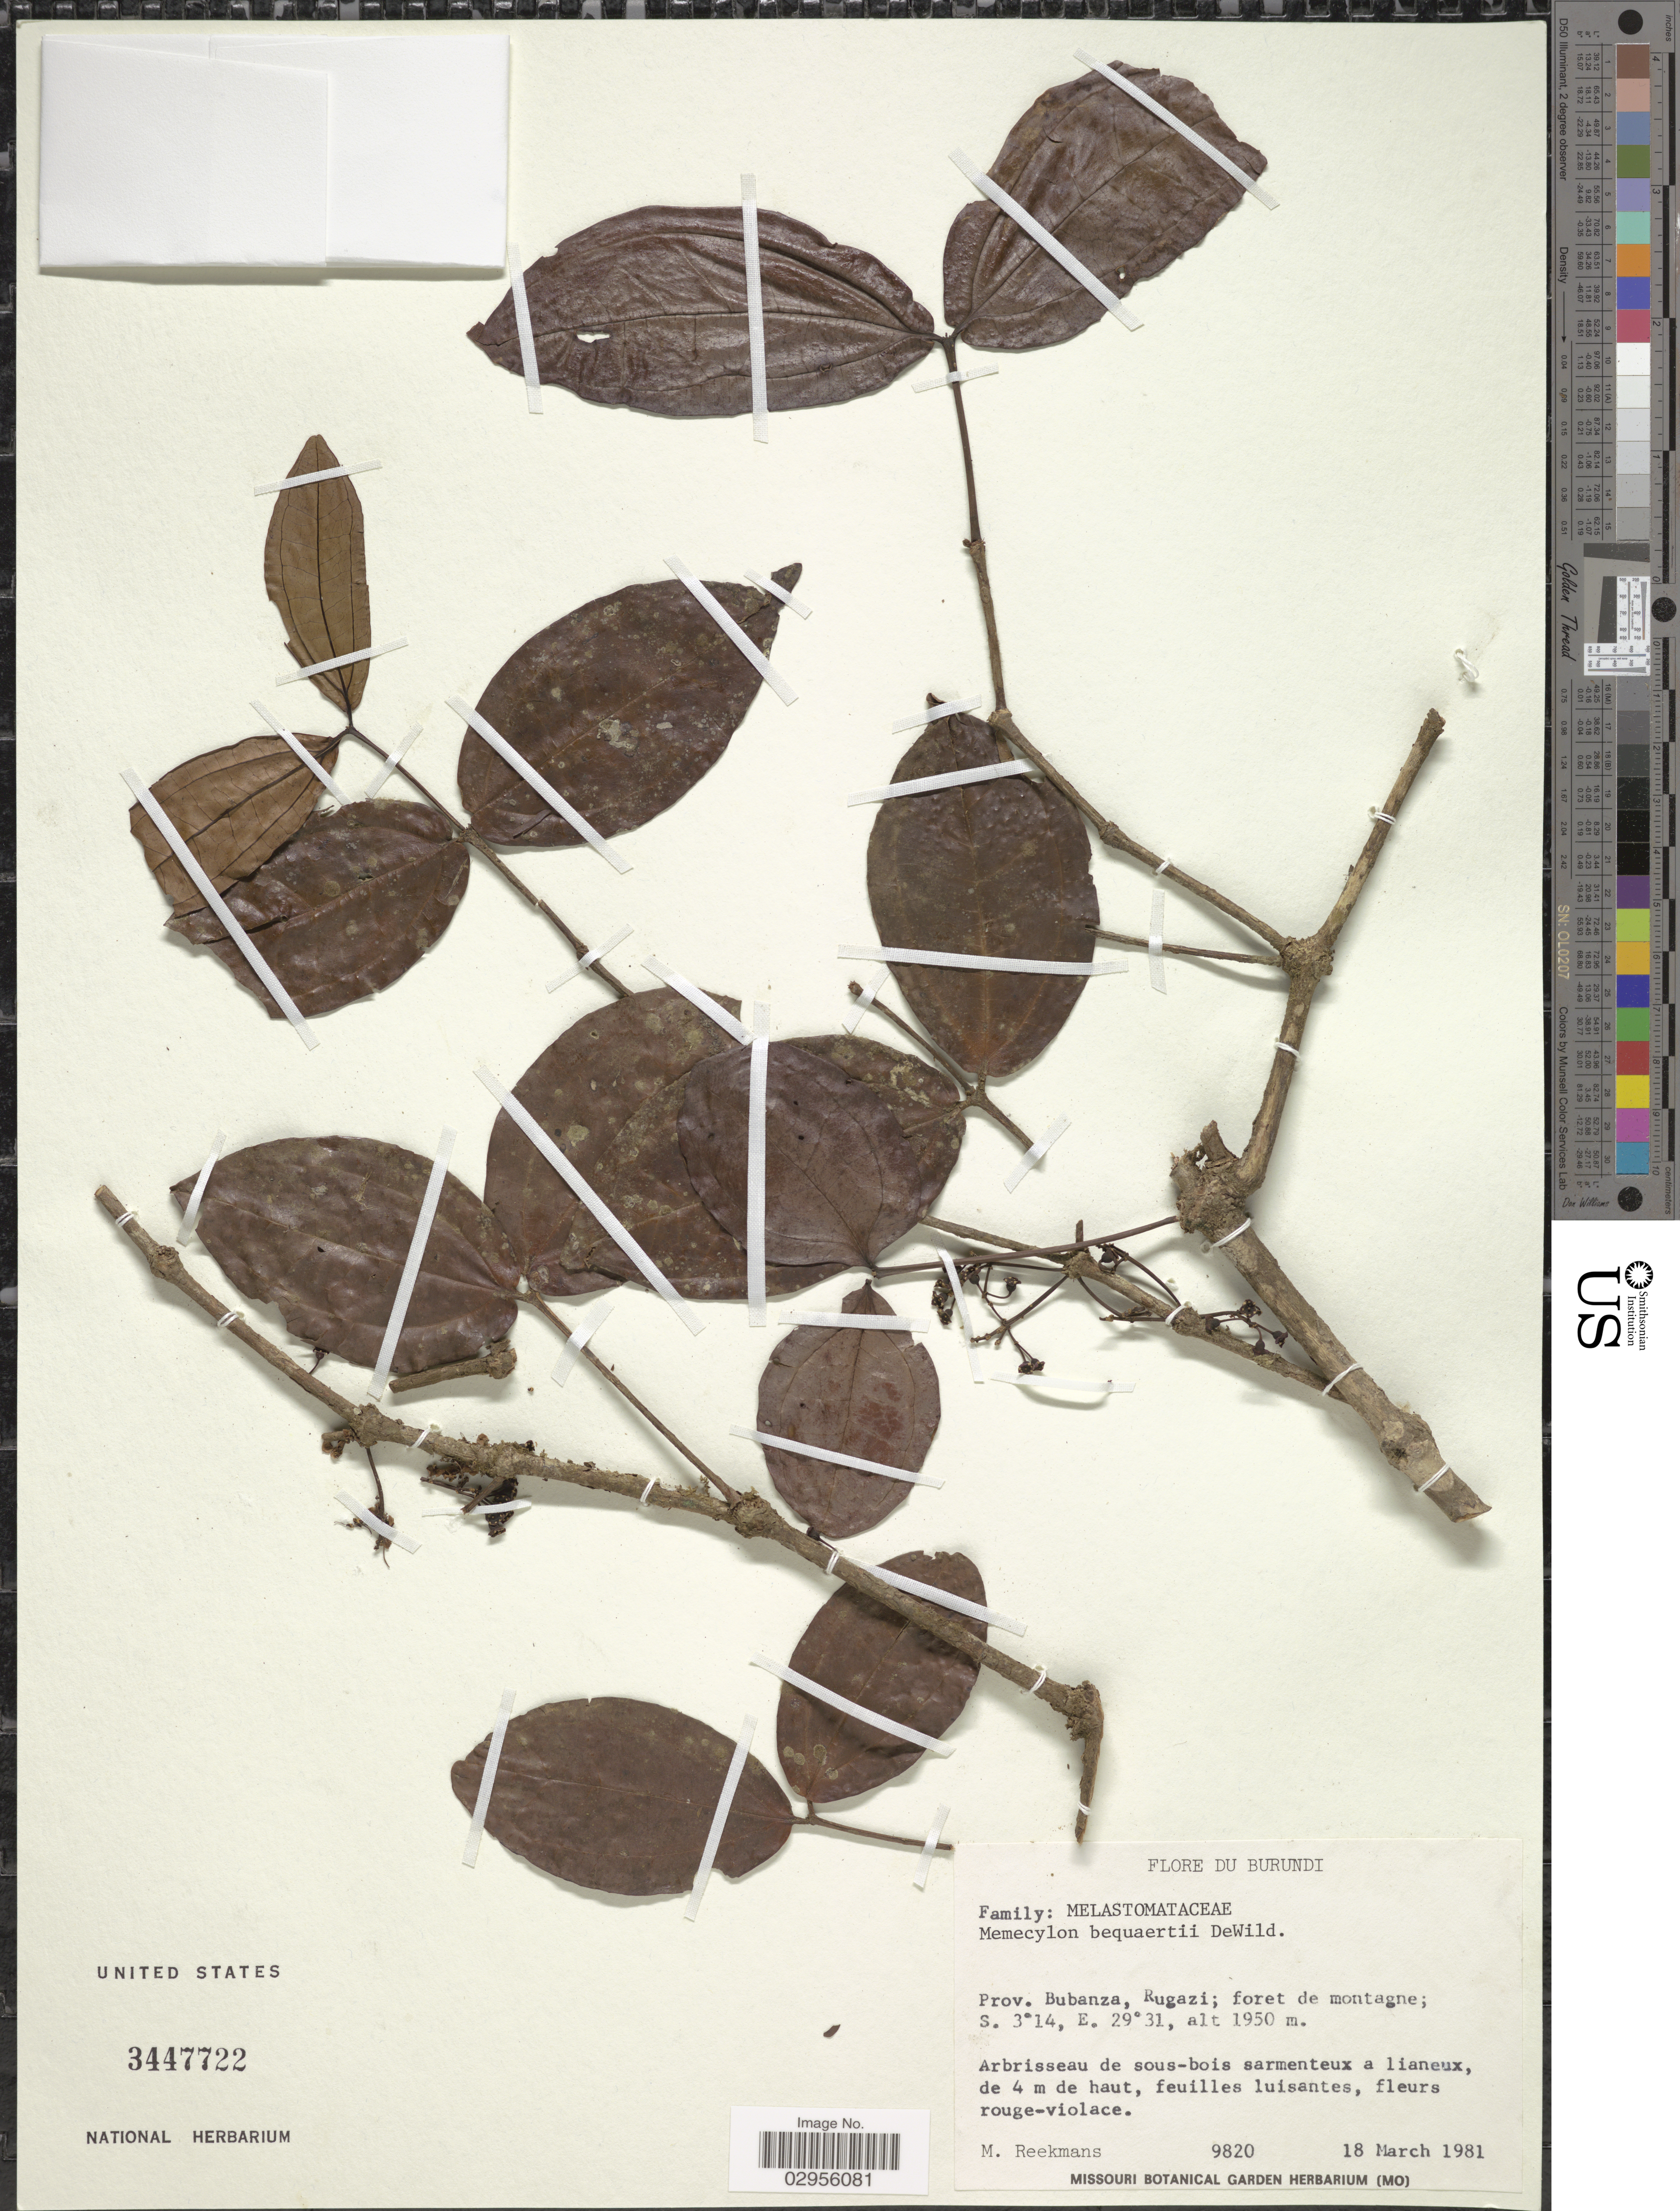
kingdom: Plantae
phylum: Tracheophyta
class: Magnoliopsida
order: Myrtales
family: Melastomataceae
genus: Memecylon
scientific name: Memecylon bequaertii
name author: De Wild.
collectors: M. Reekmans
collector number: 9820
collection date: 1981-03-18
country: Burundi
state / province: Bubanza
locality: Rugazi.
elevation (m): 1950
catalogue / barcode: US 3447722